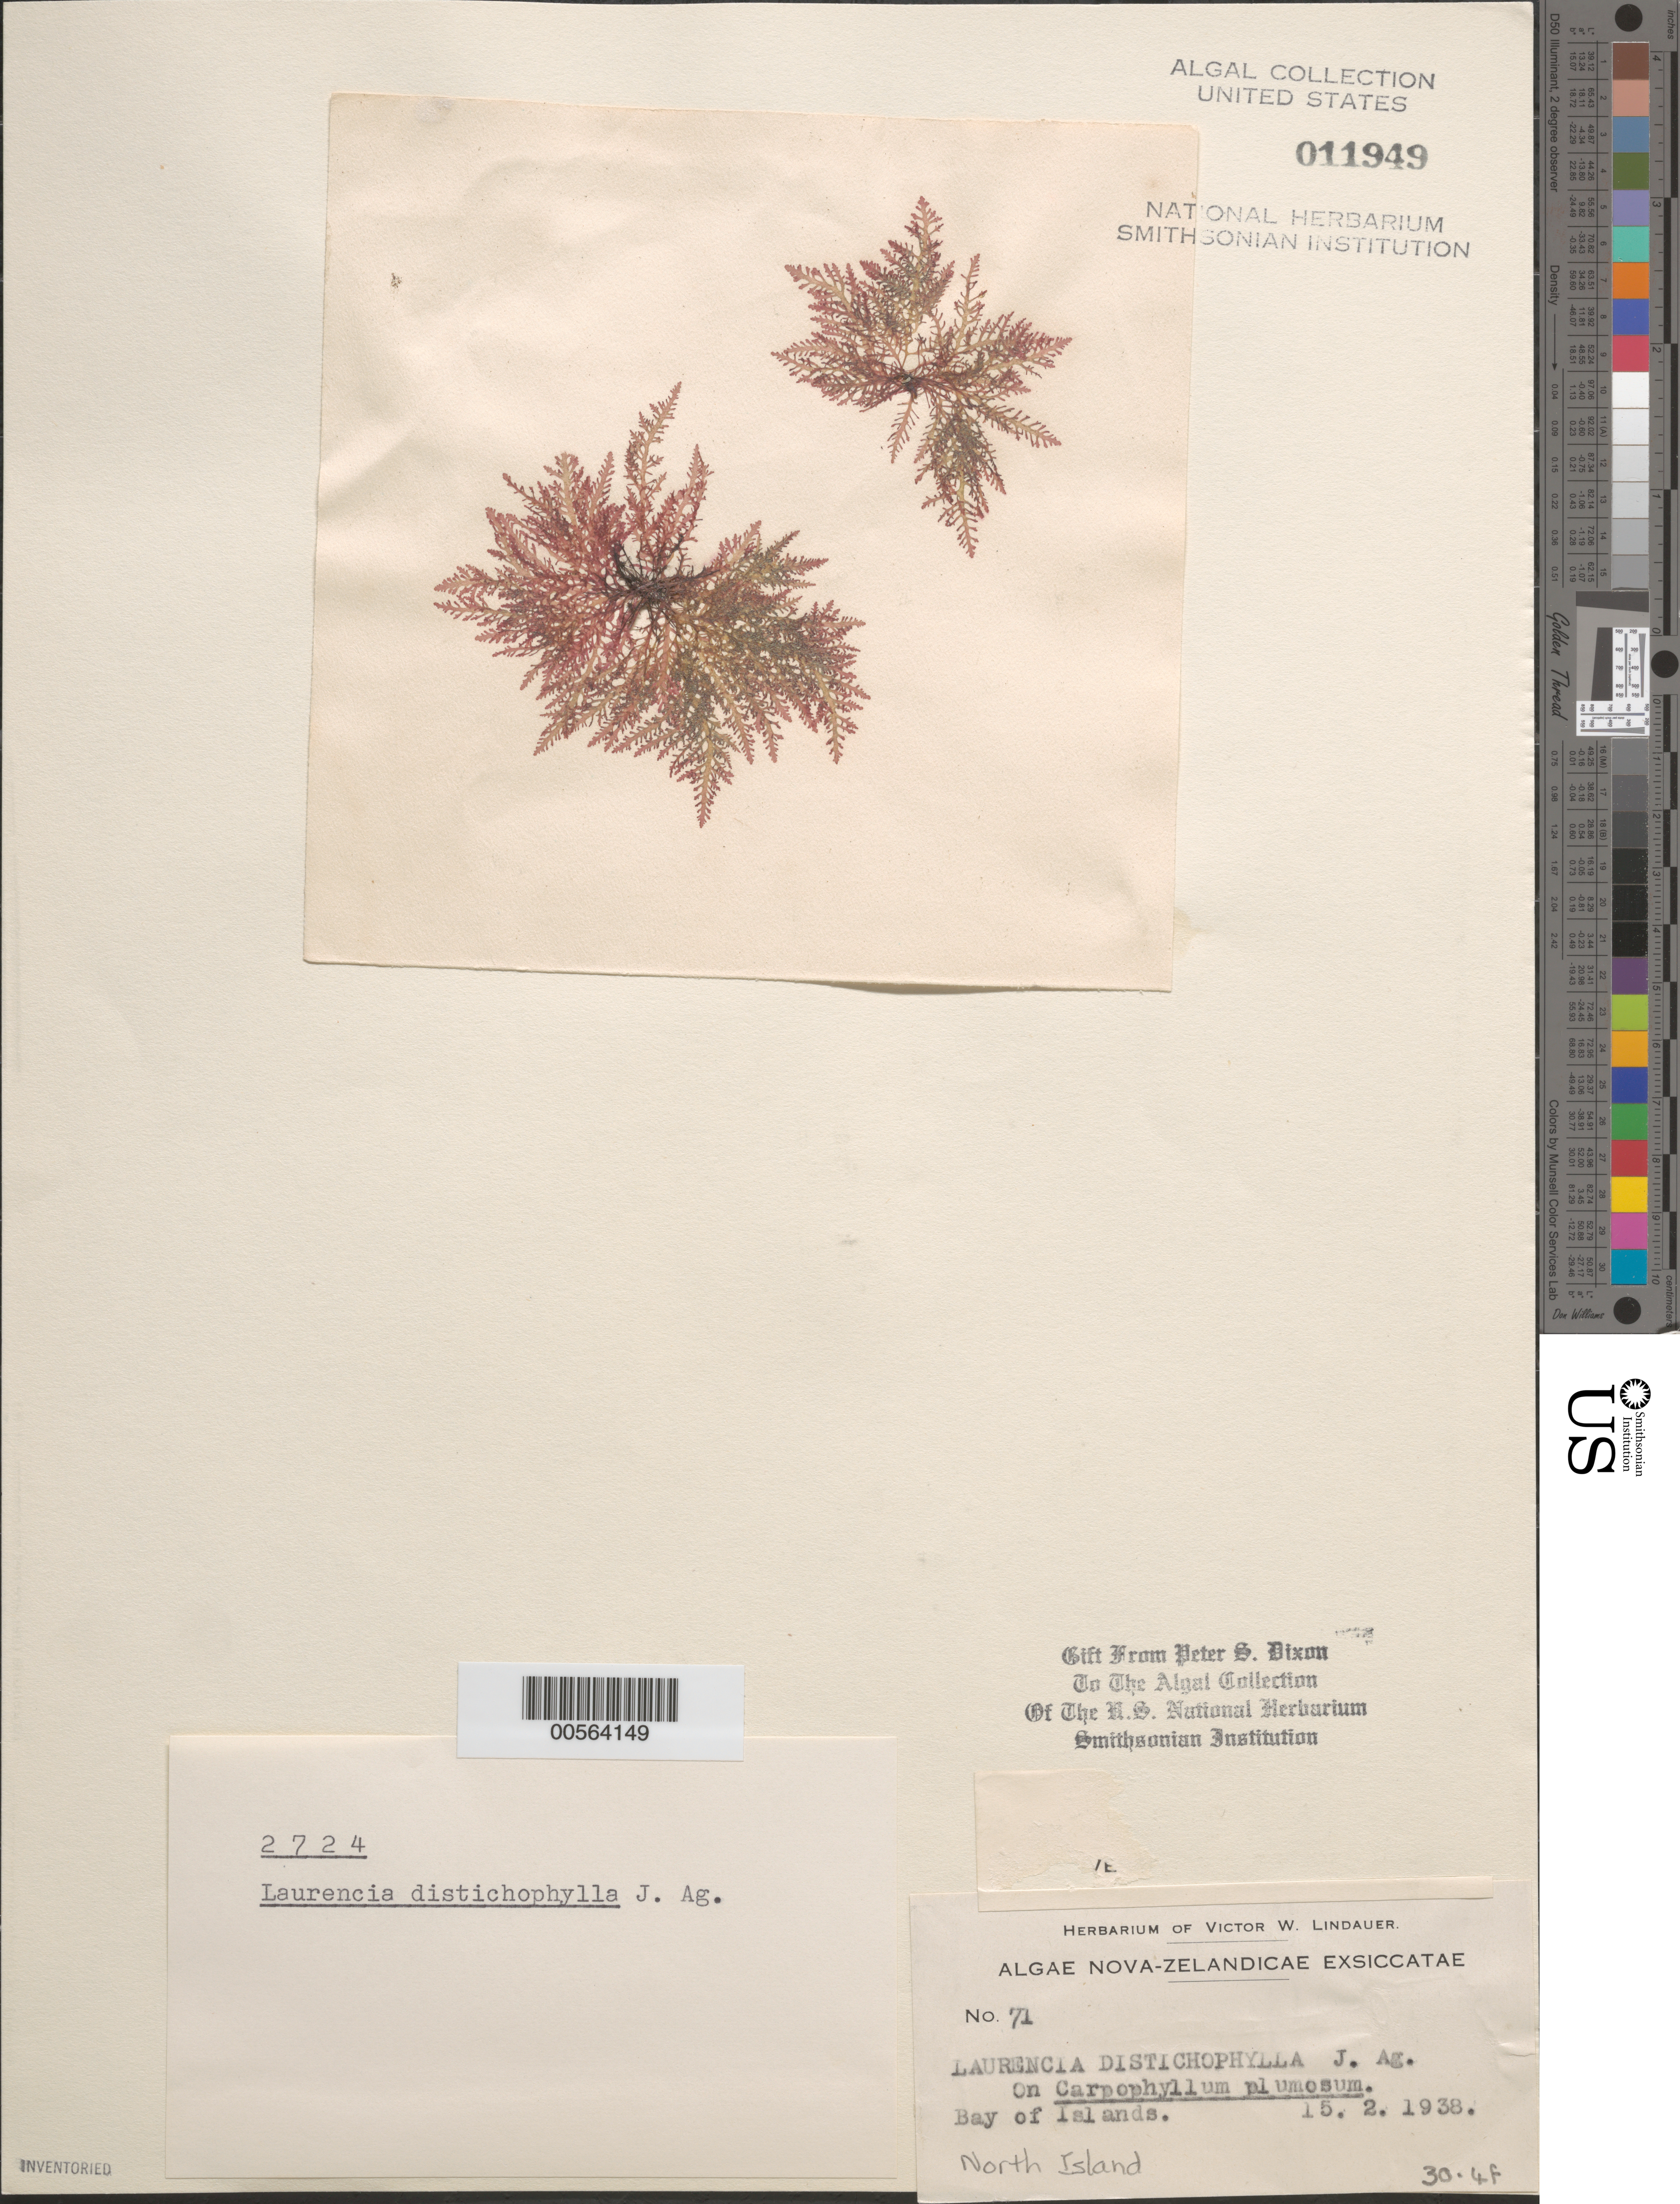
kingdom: Plantae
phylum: Rhodophyta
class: Florideophyceae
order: Ceramiales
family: Rhodomelaceae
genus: Laurencia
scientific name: Laurencia distichophylla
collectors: V. Lindauer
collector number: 71 & PSD 2724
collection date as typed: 15 Feb 1938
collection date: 1938-02-15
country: New Zealand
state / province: Northland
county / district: Far North District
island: North Island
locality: Bay of Islands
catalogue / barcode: US 11949